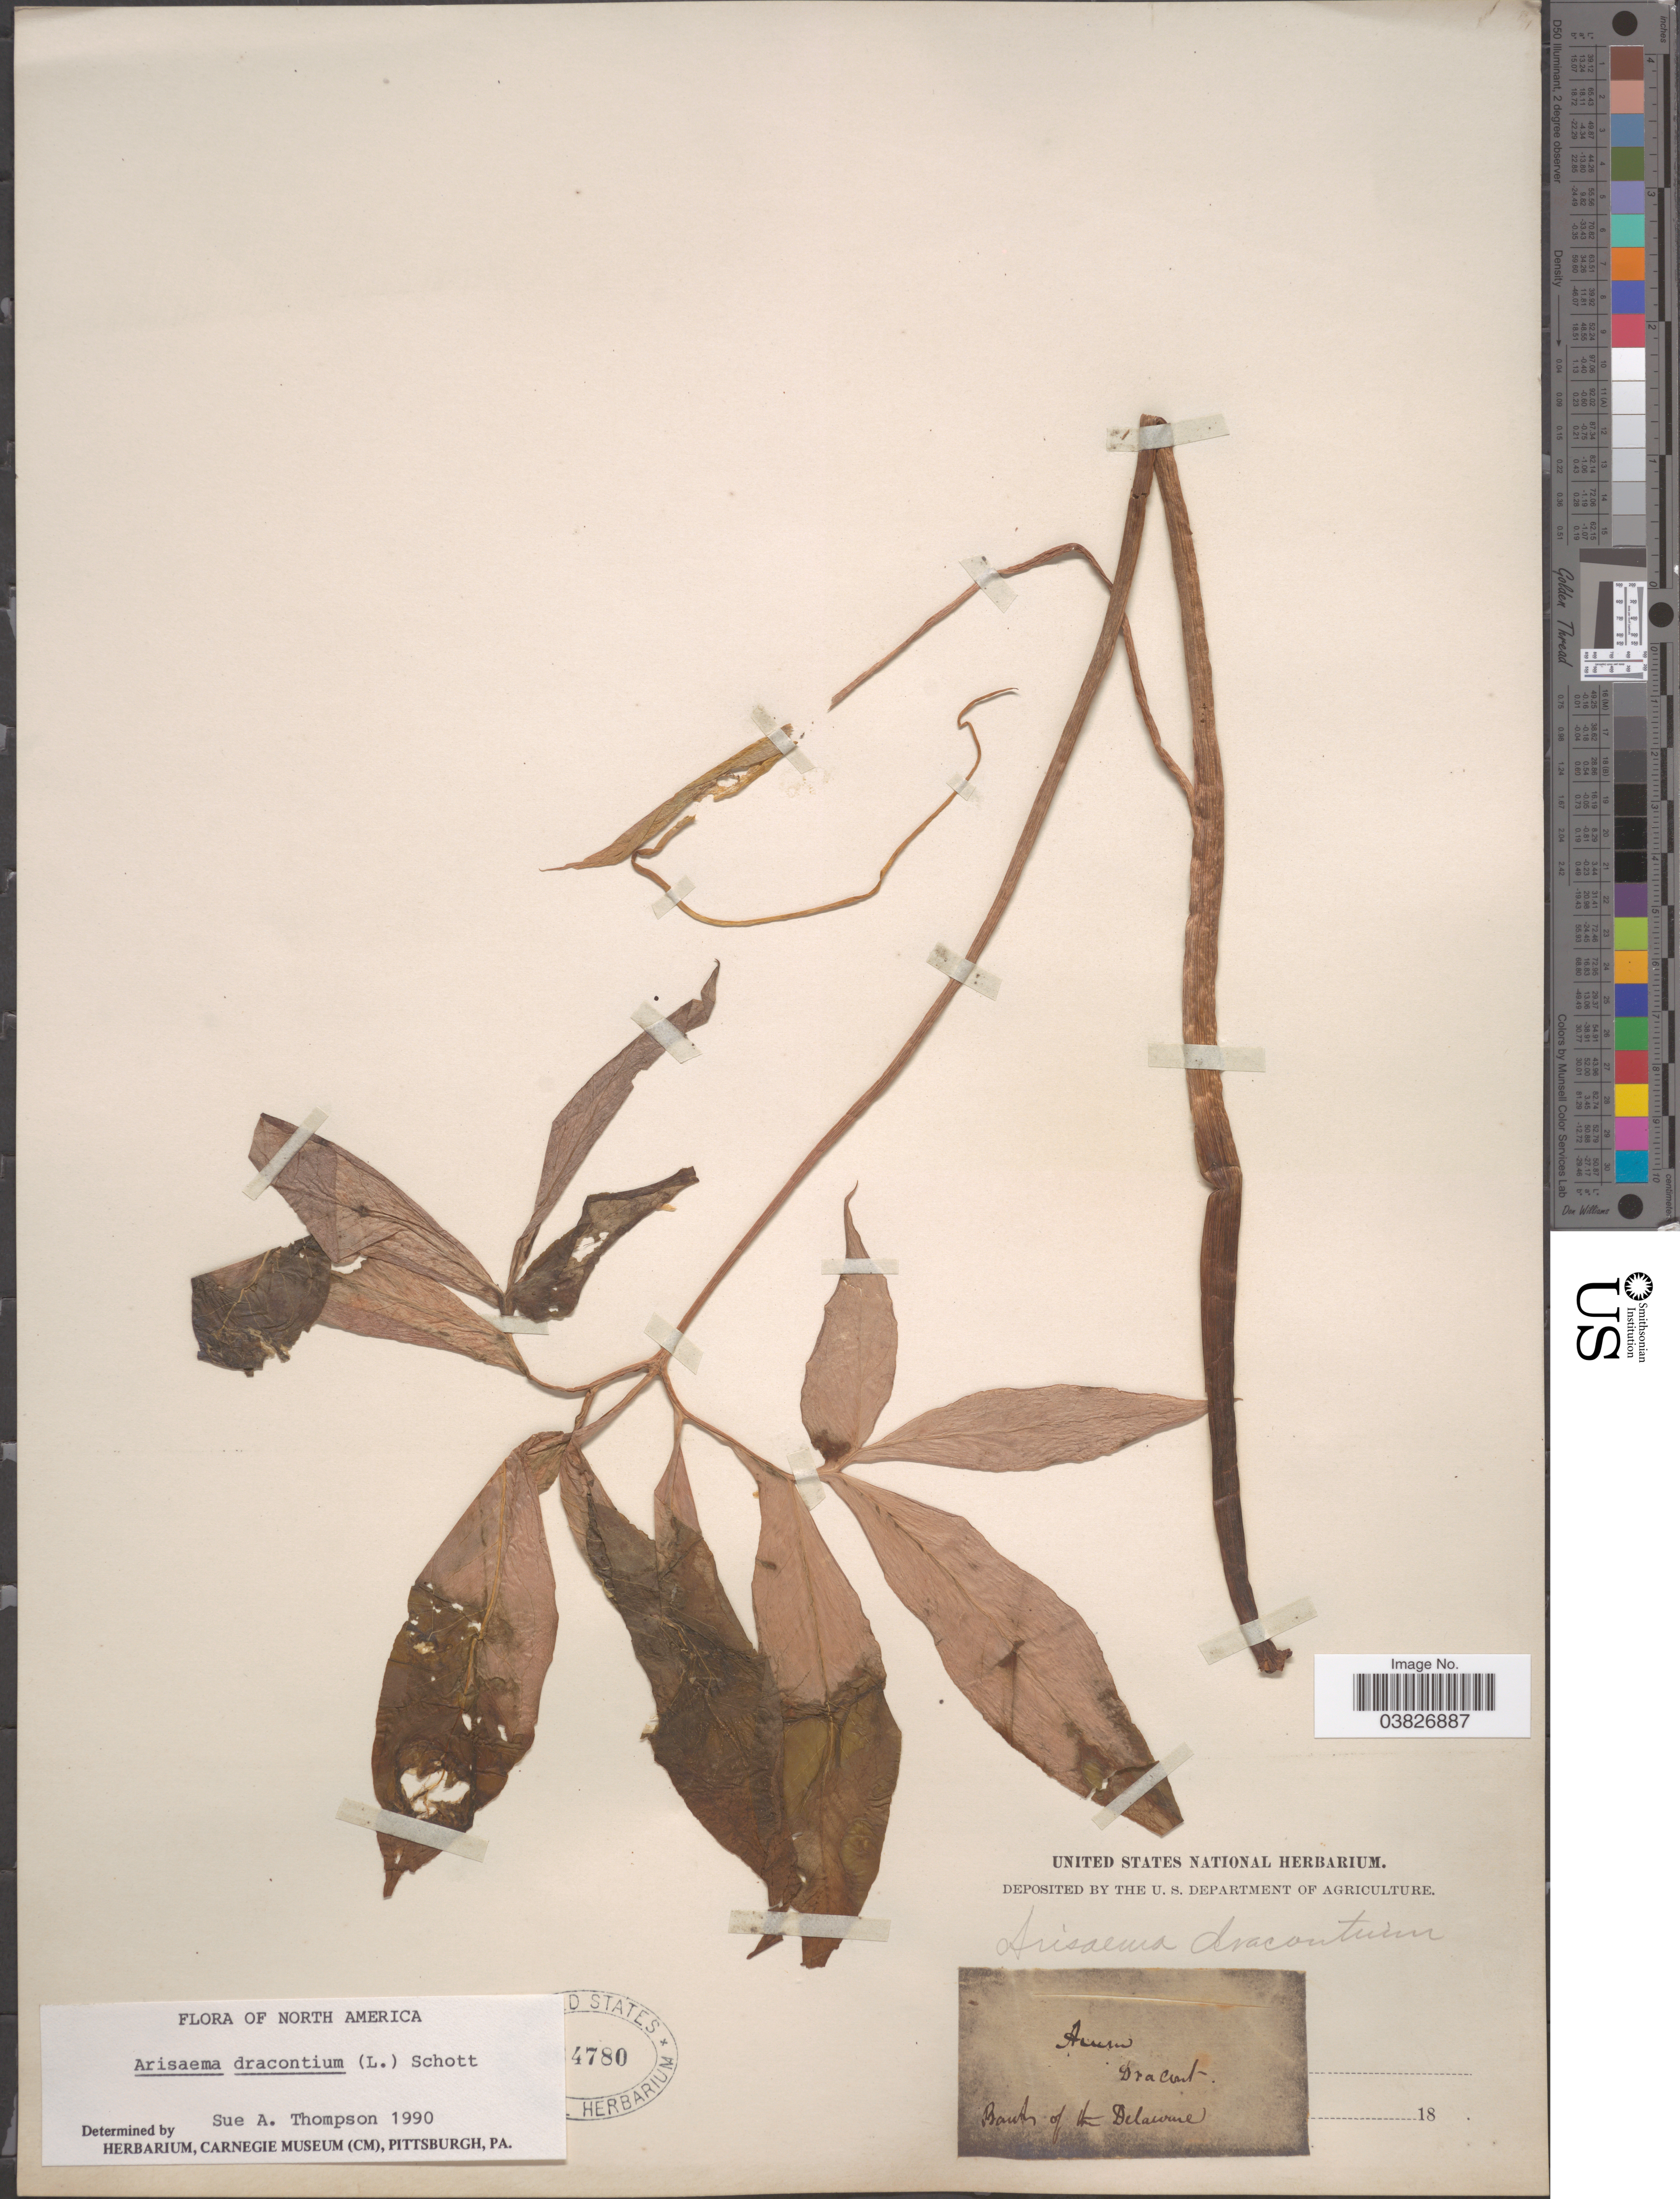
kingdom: Plantae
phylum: Tracheophyta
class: Liliopsida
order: Alismatales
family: Araceae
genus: Arisaema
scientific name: Arisaema dracontium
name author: (L.) Schott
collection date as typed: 18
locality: Banks of the Delaware.